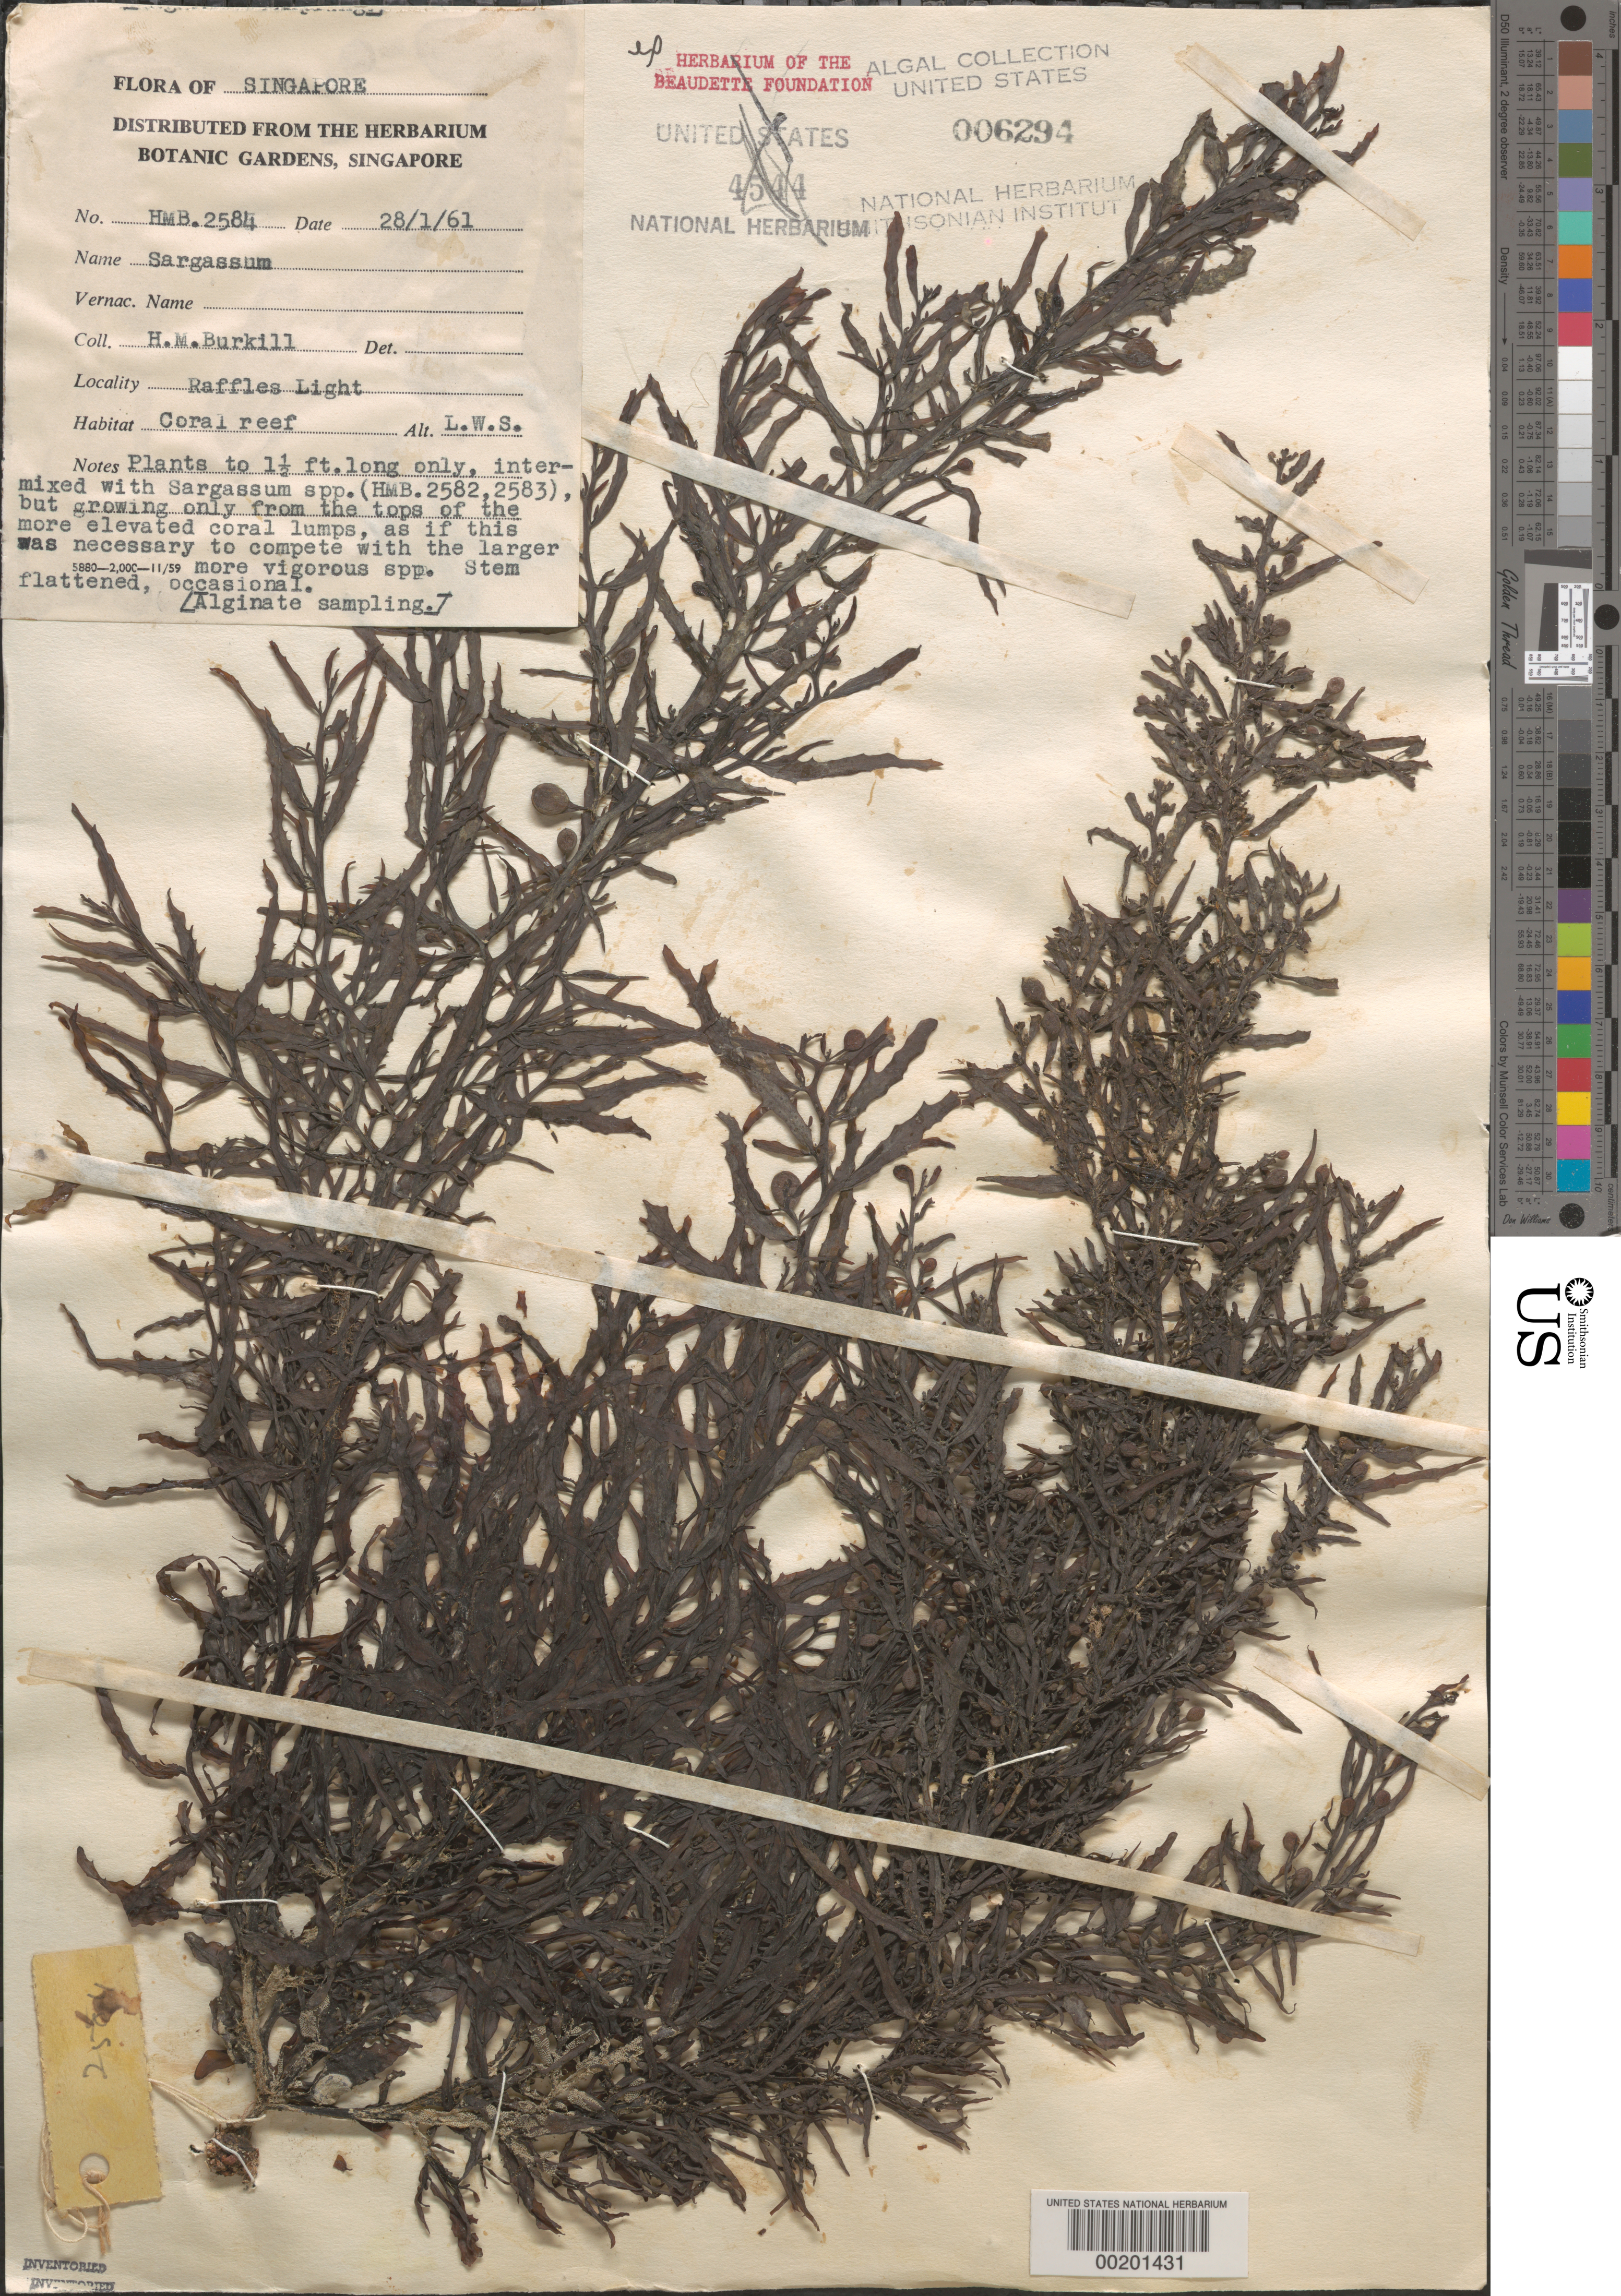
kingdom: Chromista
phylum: Ochrophyta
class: Phaeophyceae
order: Fucales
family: Sargassaceae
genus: Sargassum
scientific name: Sargassum sp.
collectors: H. M. Burkill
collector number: HMB 2584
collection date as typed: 28 Jan 1961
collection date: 1961-01-28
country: Singapore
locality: Raffles Light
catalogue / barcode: US 6294